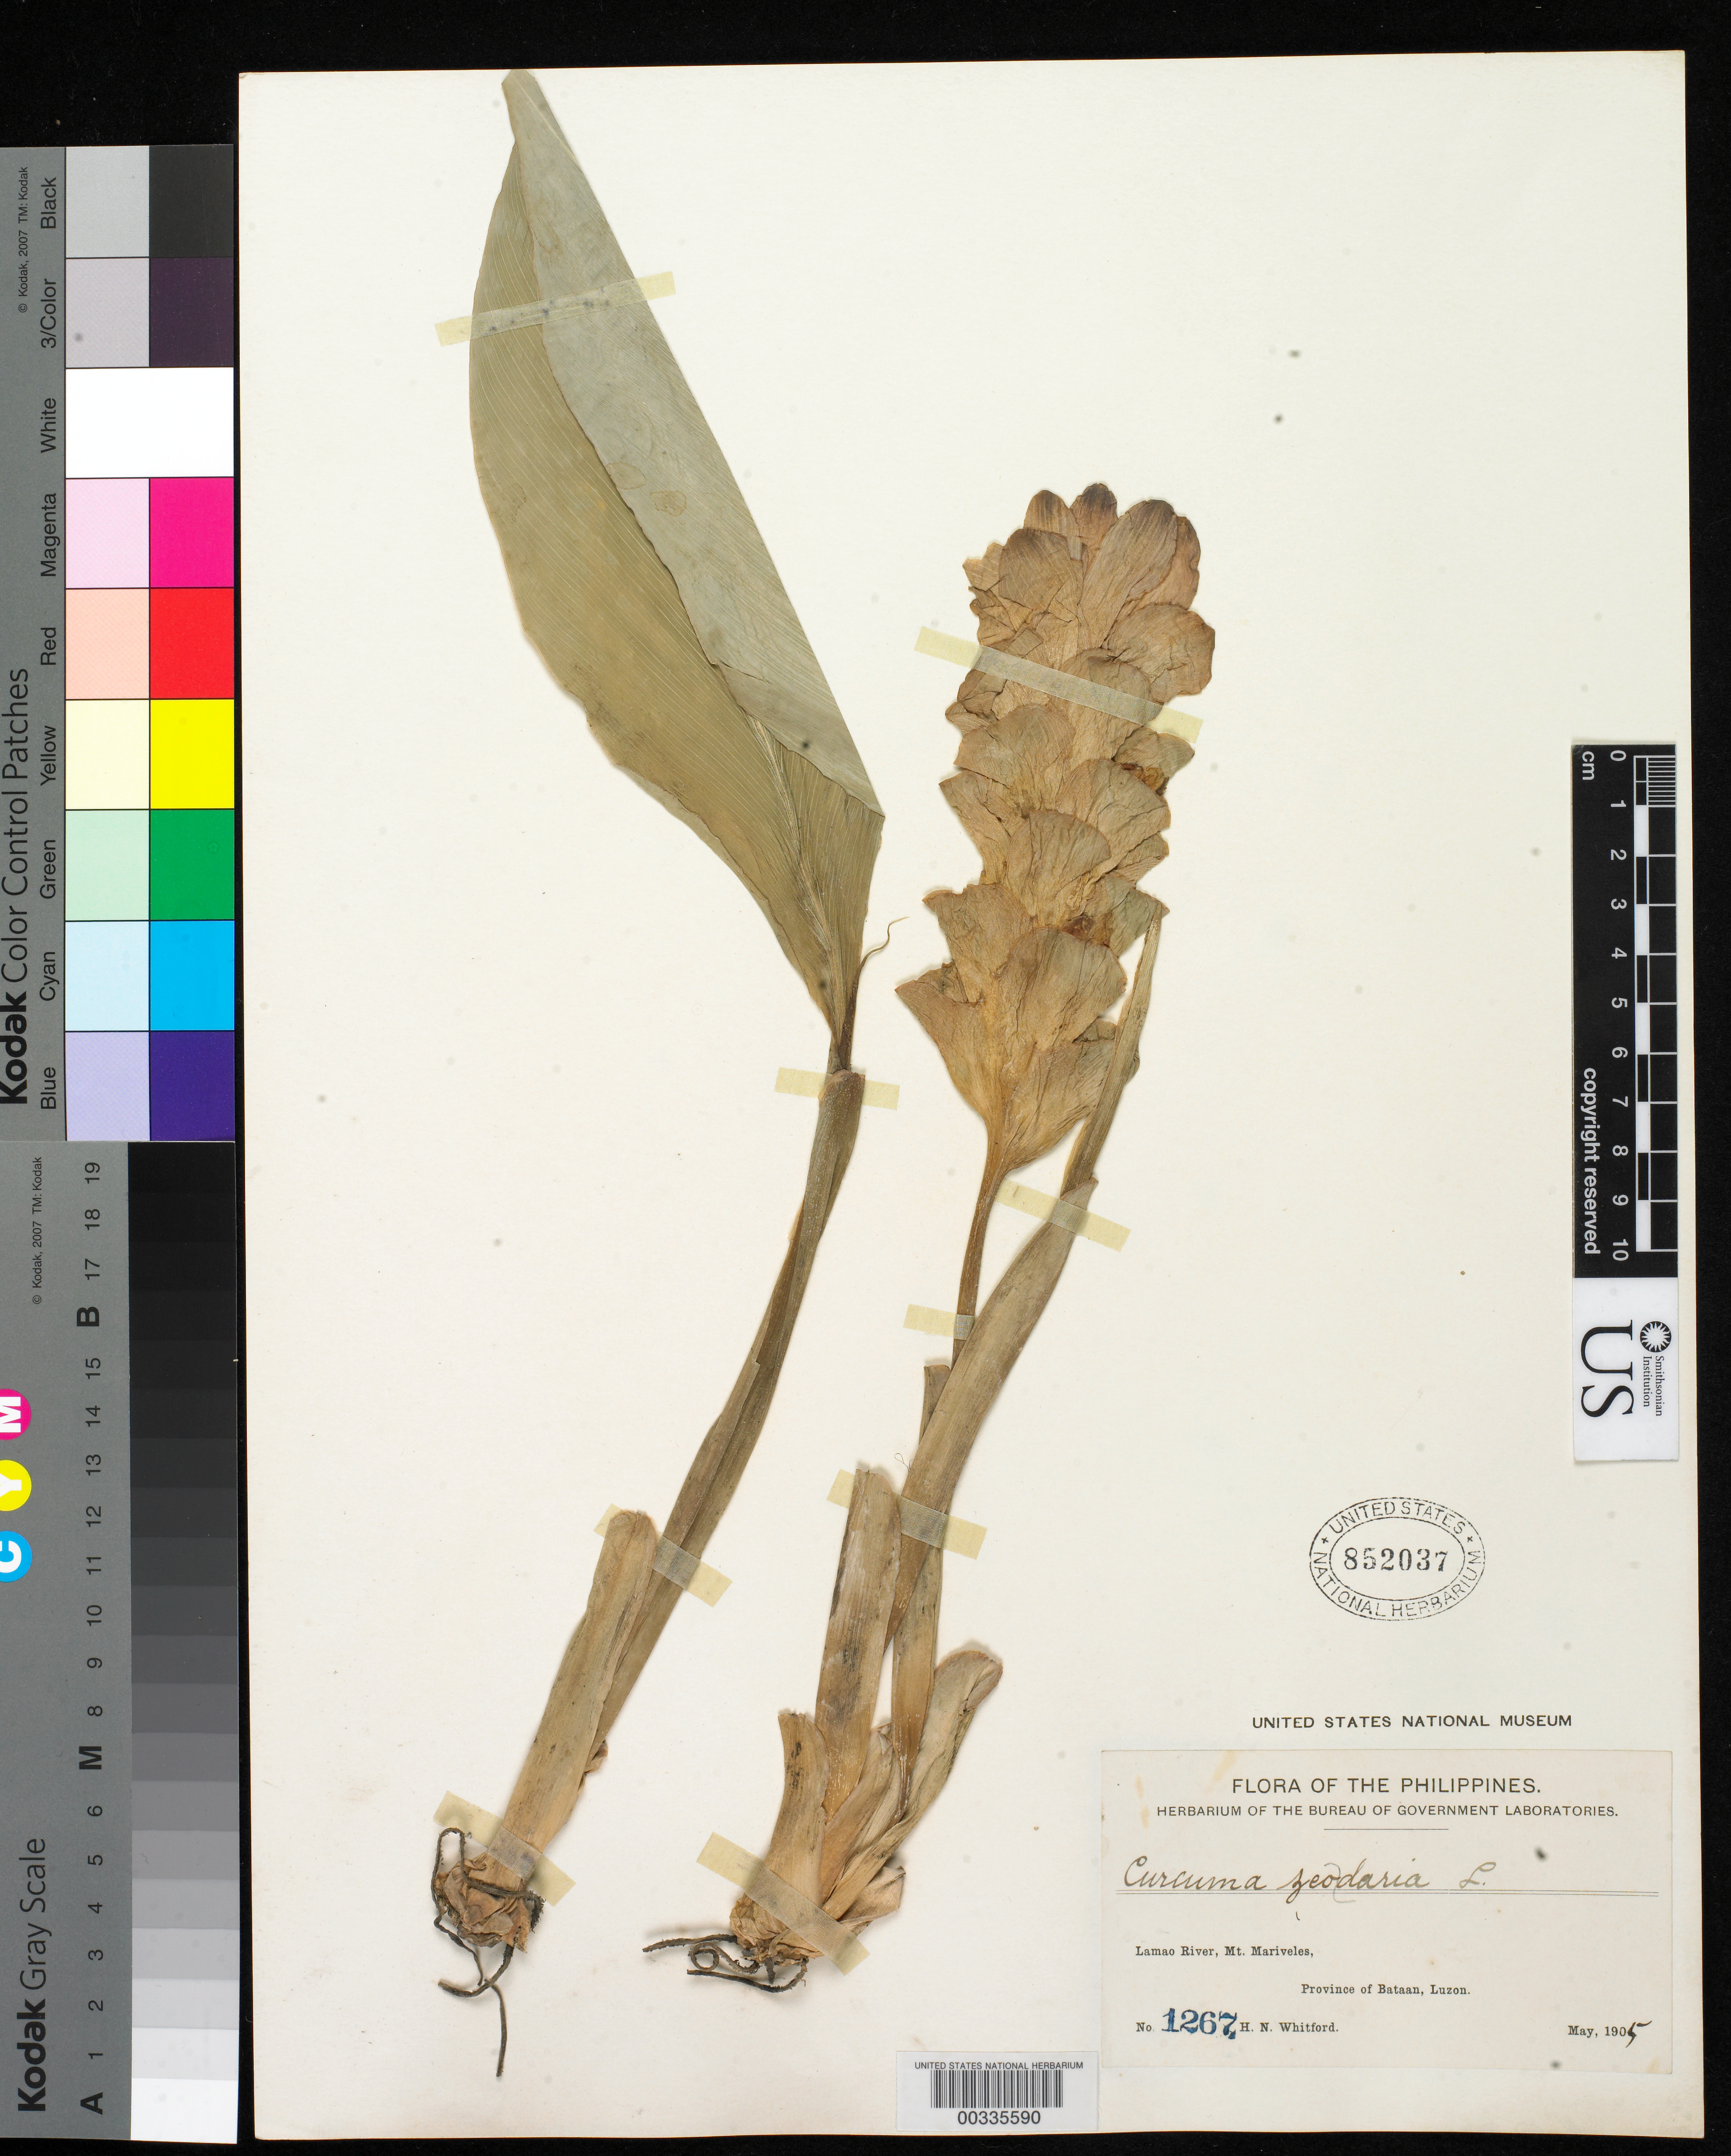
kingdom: Plantae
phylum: Tracheophyta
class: Liliopsida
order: Zingiberales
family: Zingiberaceae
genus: Curcuma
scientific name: Curcuma parviflora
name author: Wall.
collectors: H. N. Whitford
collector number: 1267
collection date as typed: May 1905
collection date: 1905-05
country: Philippines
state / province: Central Luzon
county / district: Bataan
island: Luzon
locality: Lamao river, mt mariveles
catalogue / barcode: US 852037